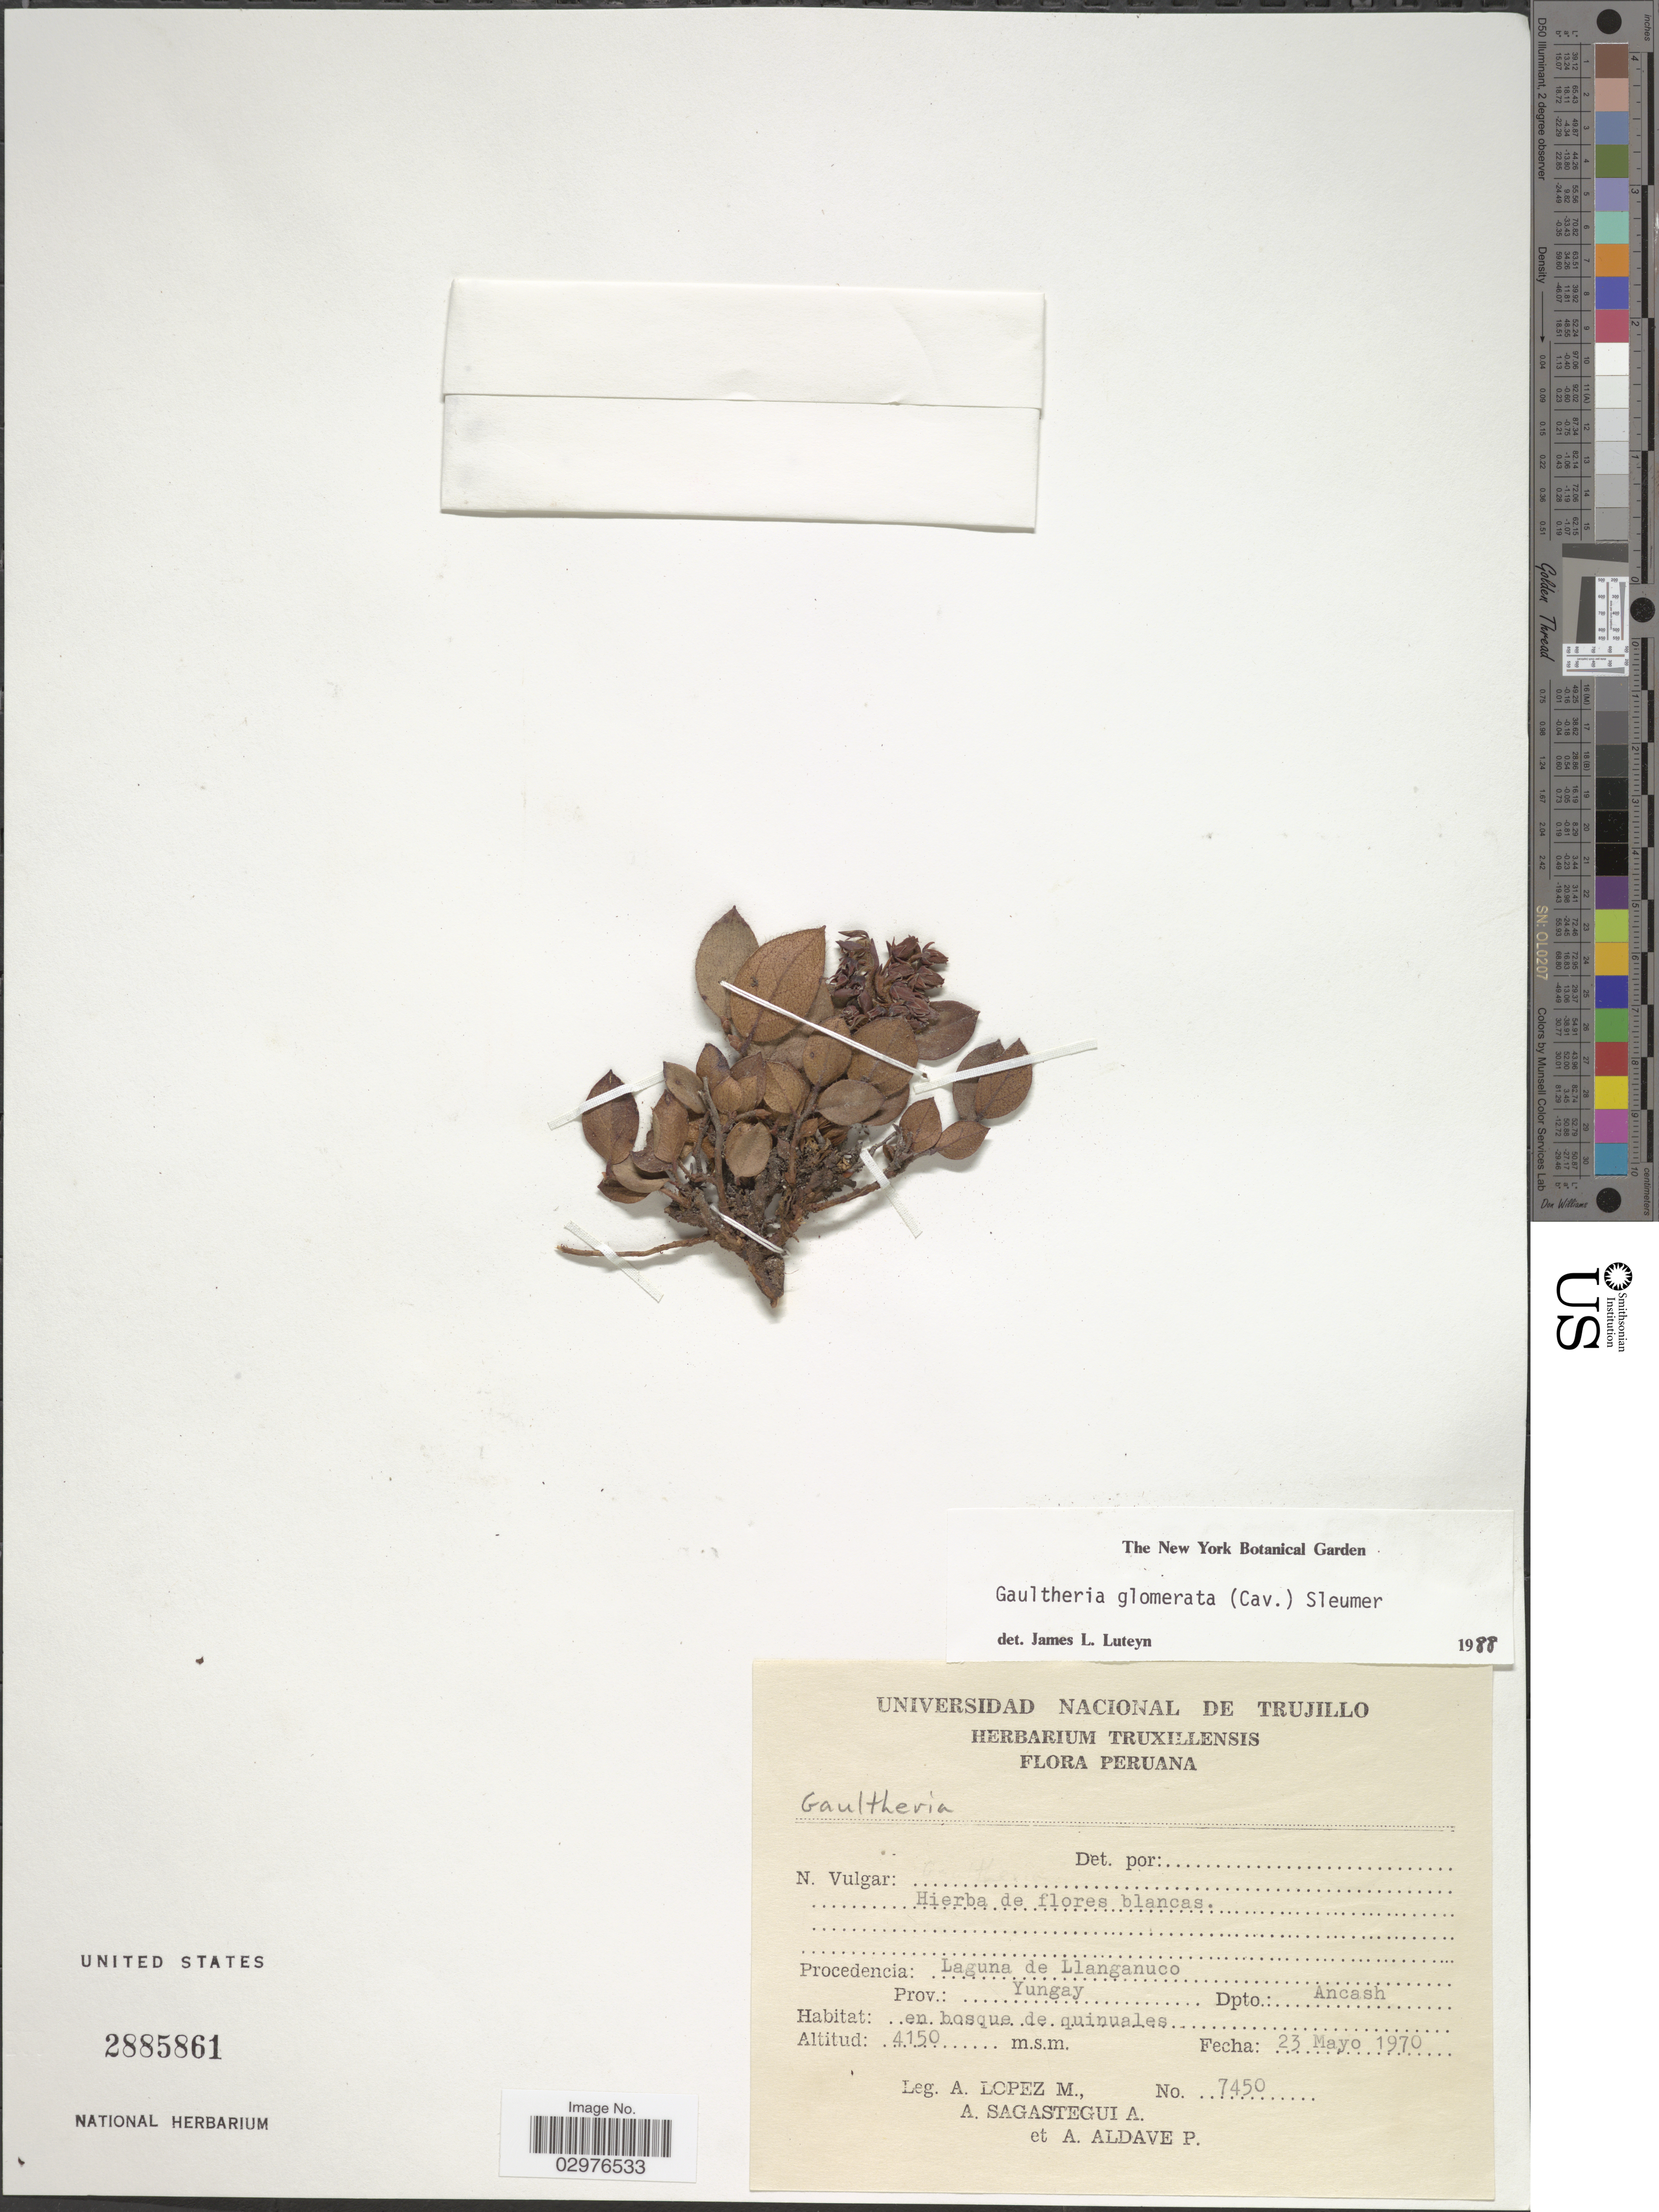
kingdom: Plantae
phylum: Tracheophyta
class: Magnoliopsida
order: Ericales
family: Ericaceae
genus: Gaultheria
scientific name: Gaultheria glomerata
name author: (Cav.) Sleumer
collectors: A. López M., A. Sagástegui A. & A. Aldave P.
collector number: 7450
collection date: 1970-05-23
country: Peru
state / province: Ancash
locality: Procedencia: Laguna de Llanganuco. Prov.: Yungay. Dpto.: Ancash.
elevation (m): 4150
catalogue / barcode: US 2885861